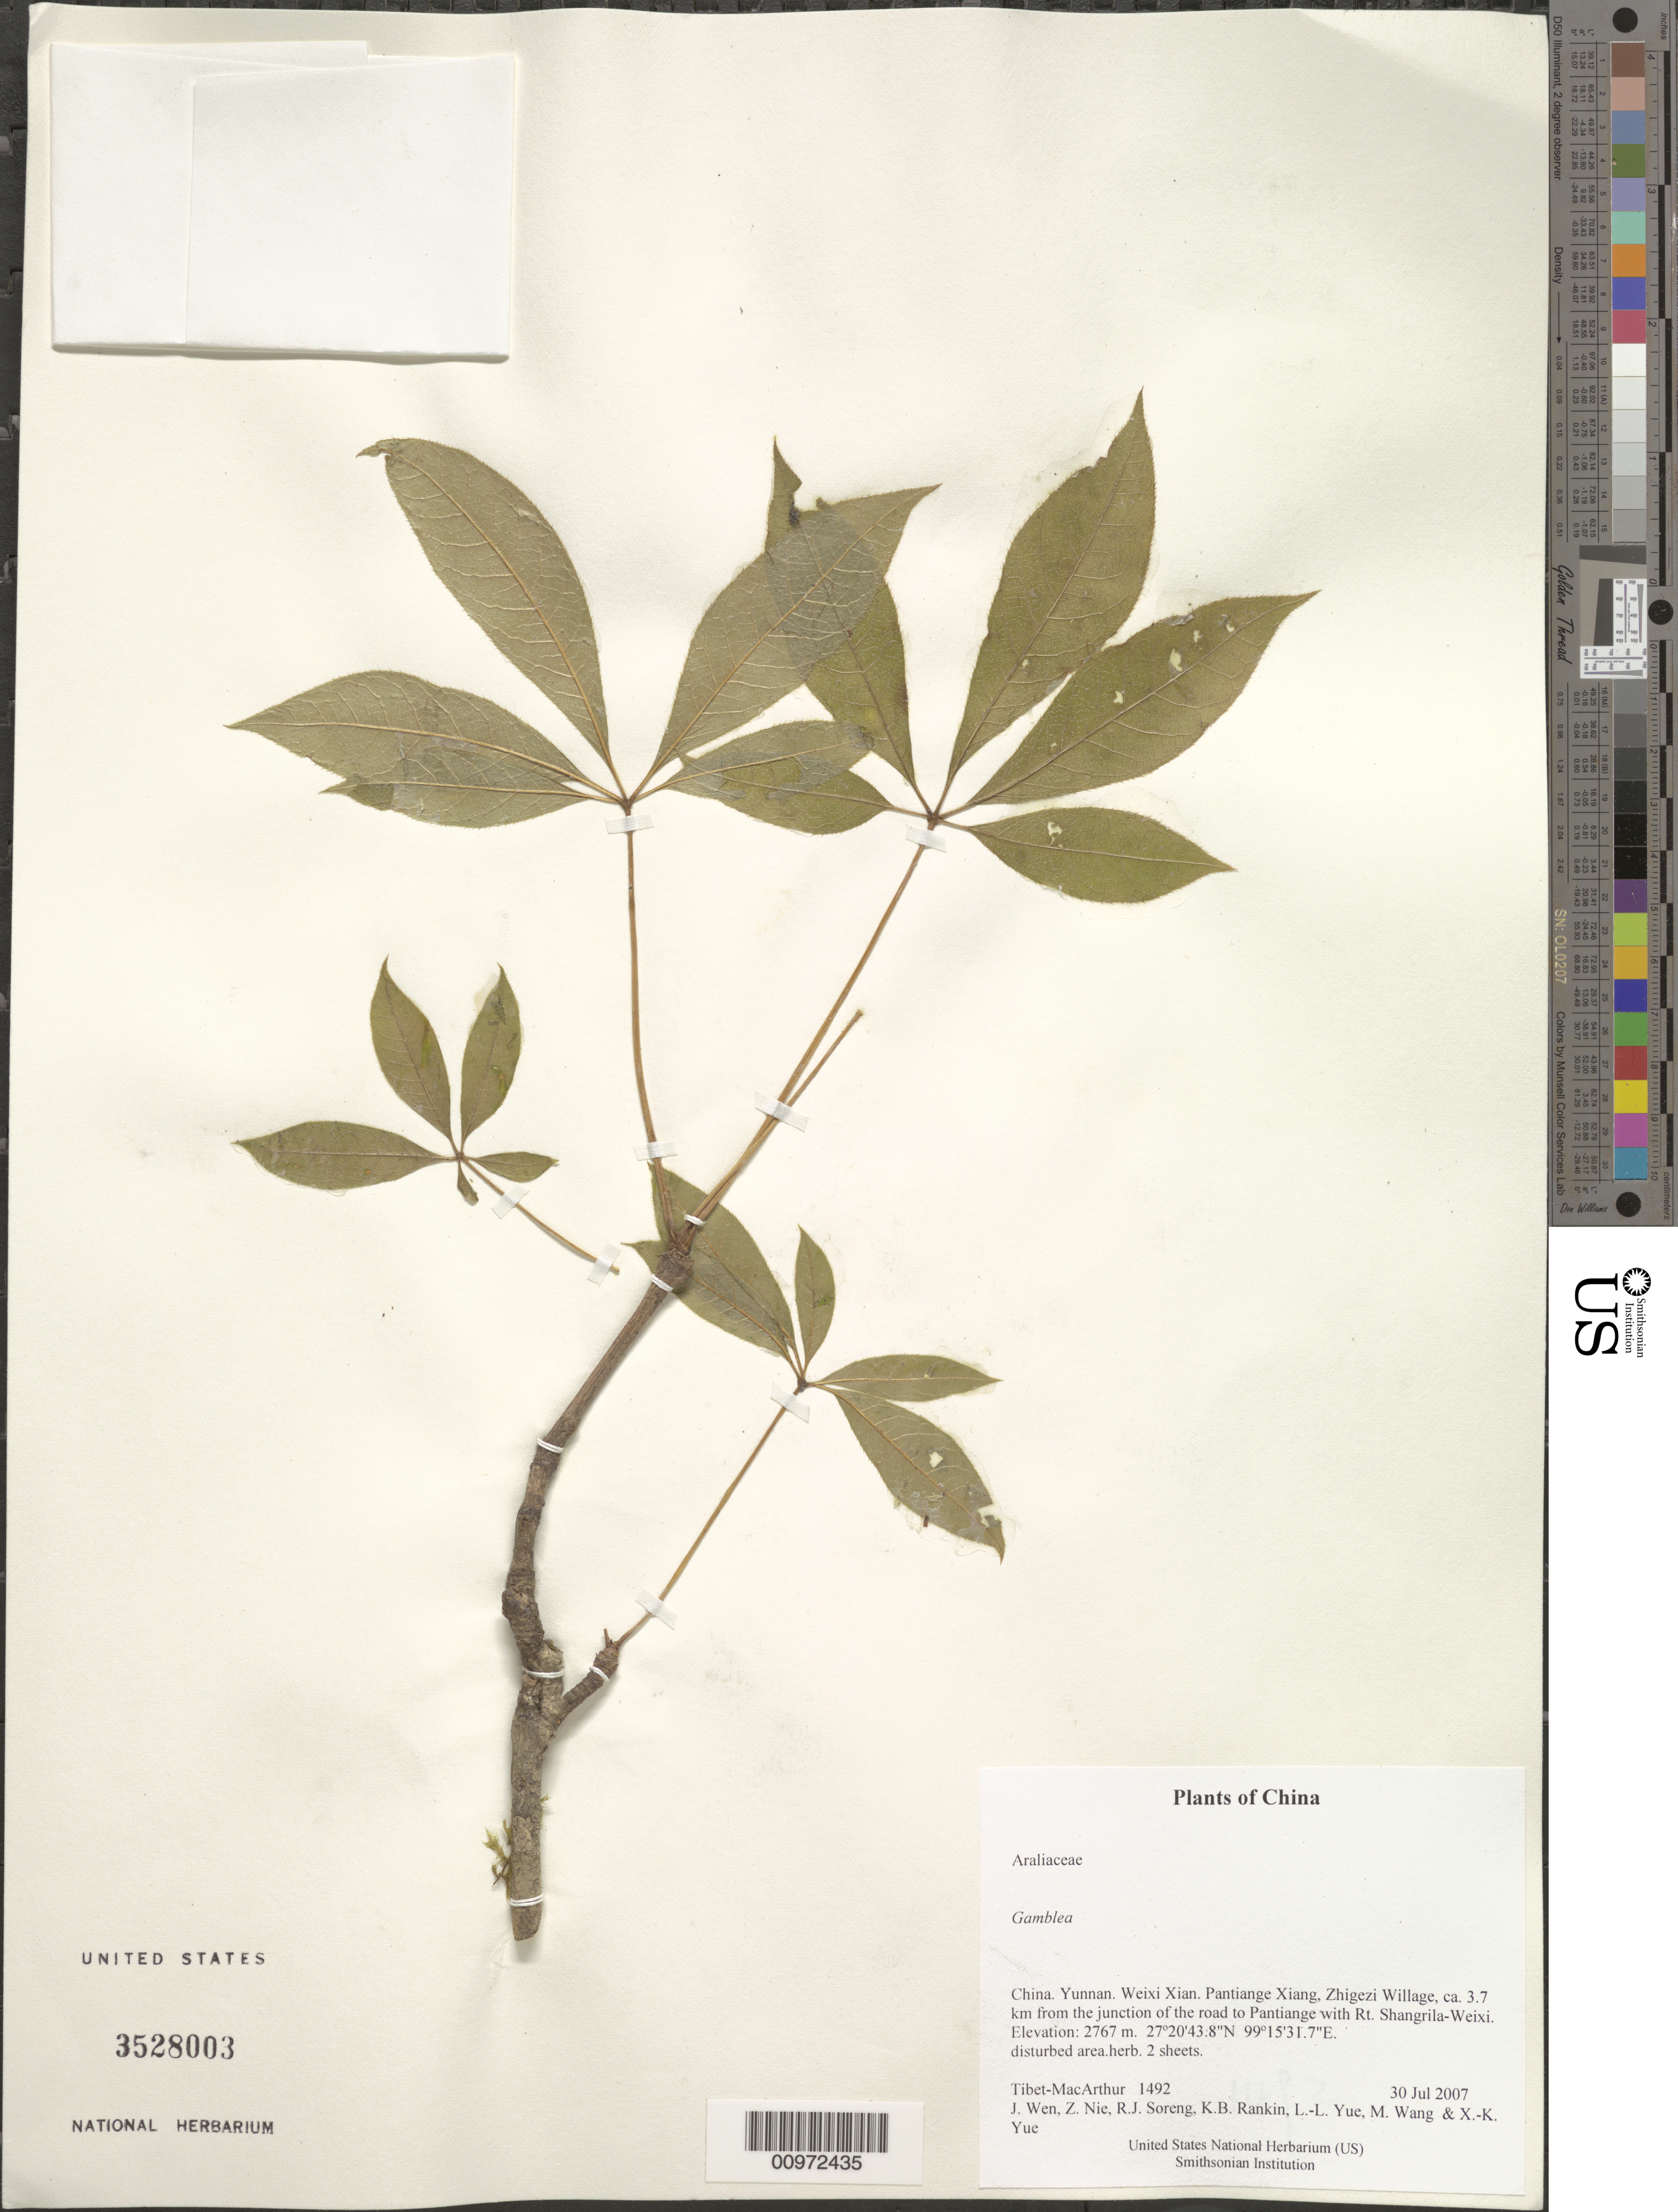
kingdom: Plantae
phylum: Tracheophyta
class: Magnoliopsida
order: Apiales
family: Araliaceae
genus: Gamblea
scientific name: Gamblea sp.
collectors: Tibet-MacArthur, J. Wen, Z. Nie, R. J. Soreng, K. Rankin, L. Yue, M. Wang & X. Yue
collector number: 1492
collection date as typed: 30 Jul 2007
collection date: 2007-07-30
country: China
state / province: Yunnan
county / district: Weixi Xian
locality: Pantiange Xiang, Zhigezi Willage, ca. 3.7 km from the junction of the road to Pantiange with Rt. Shangrila-Weixi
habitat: disturbed area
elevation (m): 2767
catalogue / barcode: US 3528003